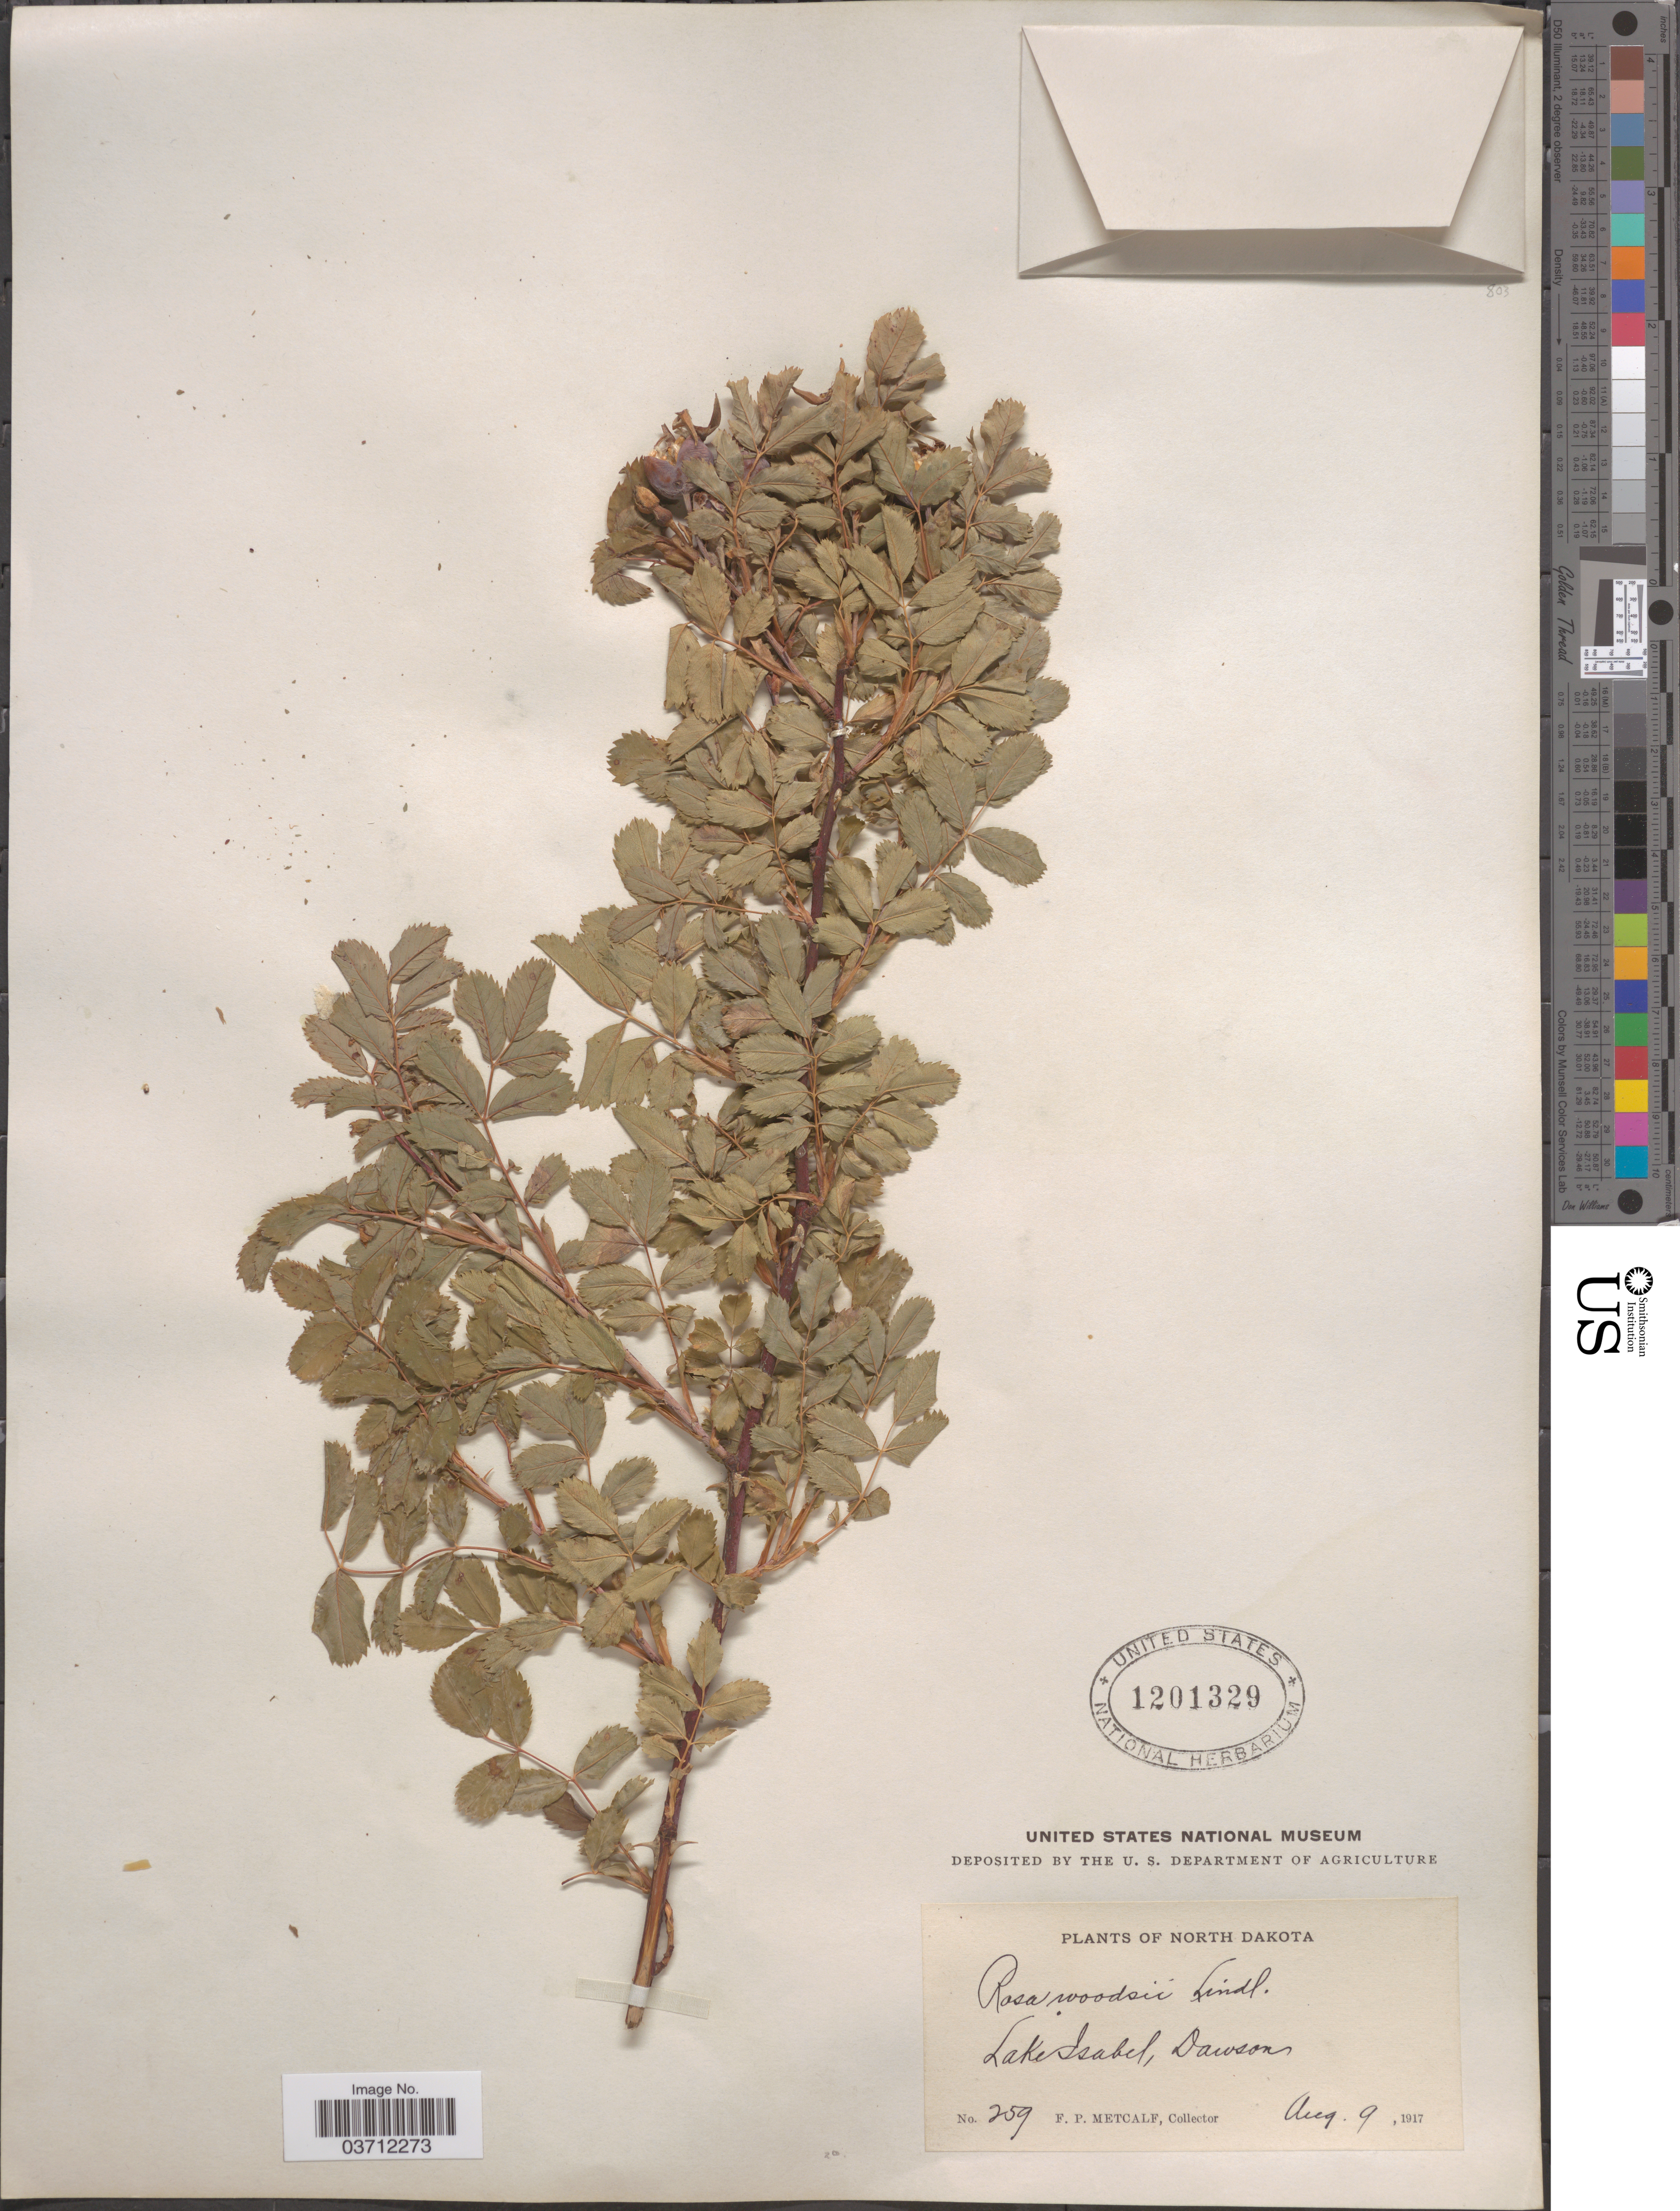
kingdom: Plantae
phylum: Tracheophyta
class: Magnoliopsida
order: Rosales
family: Rosaceae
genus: Rosa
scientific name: Rosa woodsii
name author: Lindl.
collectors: F. Metcalf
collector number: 259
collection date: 1917-08-09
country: United States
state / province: North Dakota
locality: Lake Isabel, Dawson.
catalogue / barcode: US 1201329